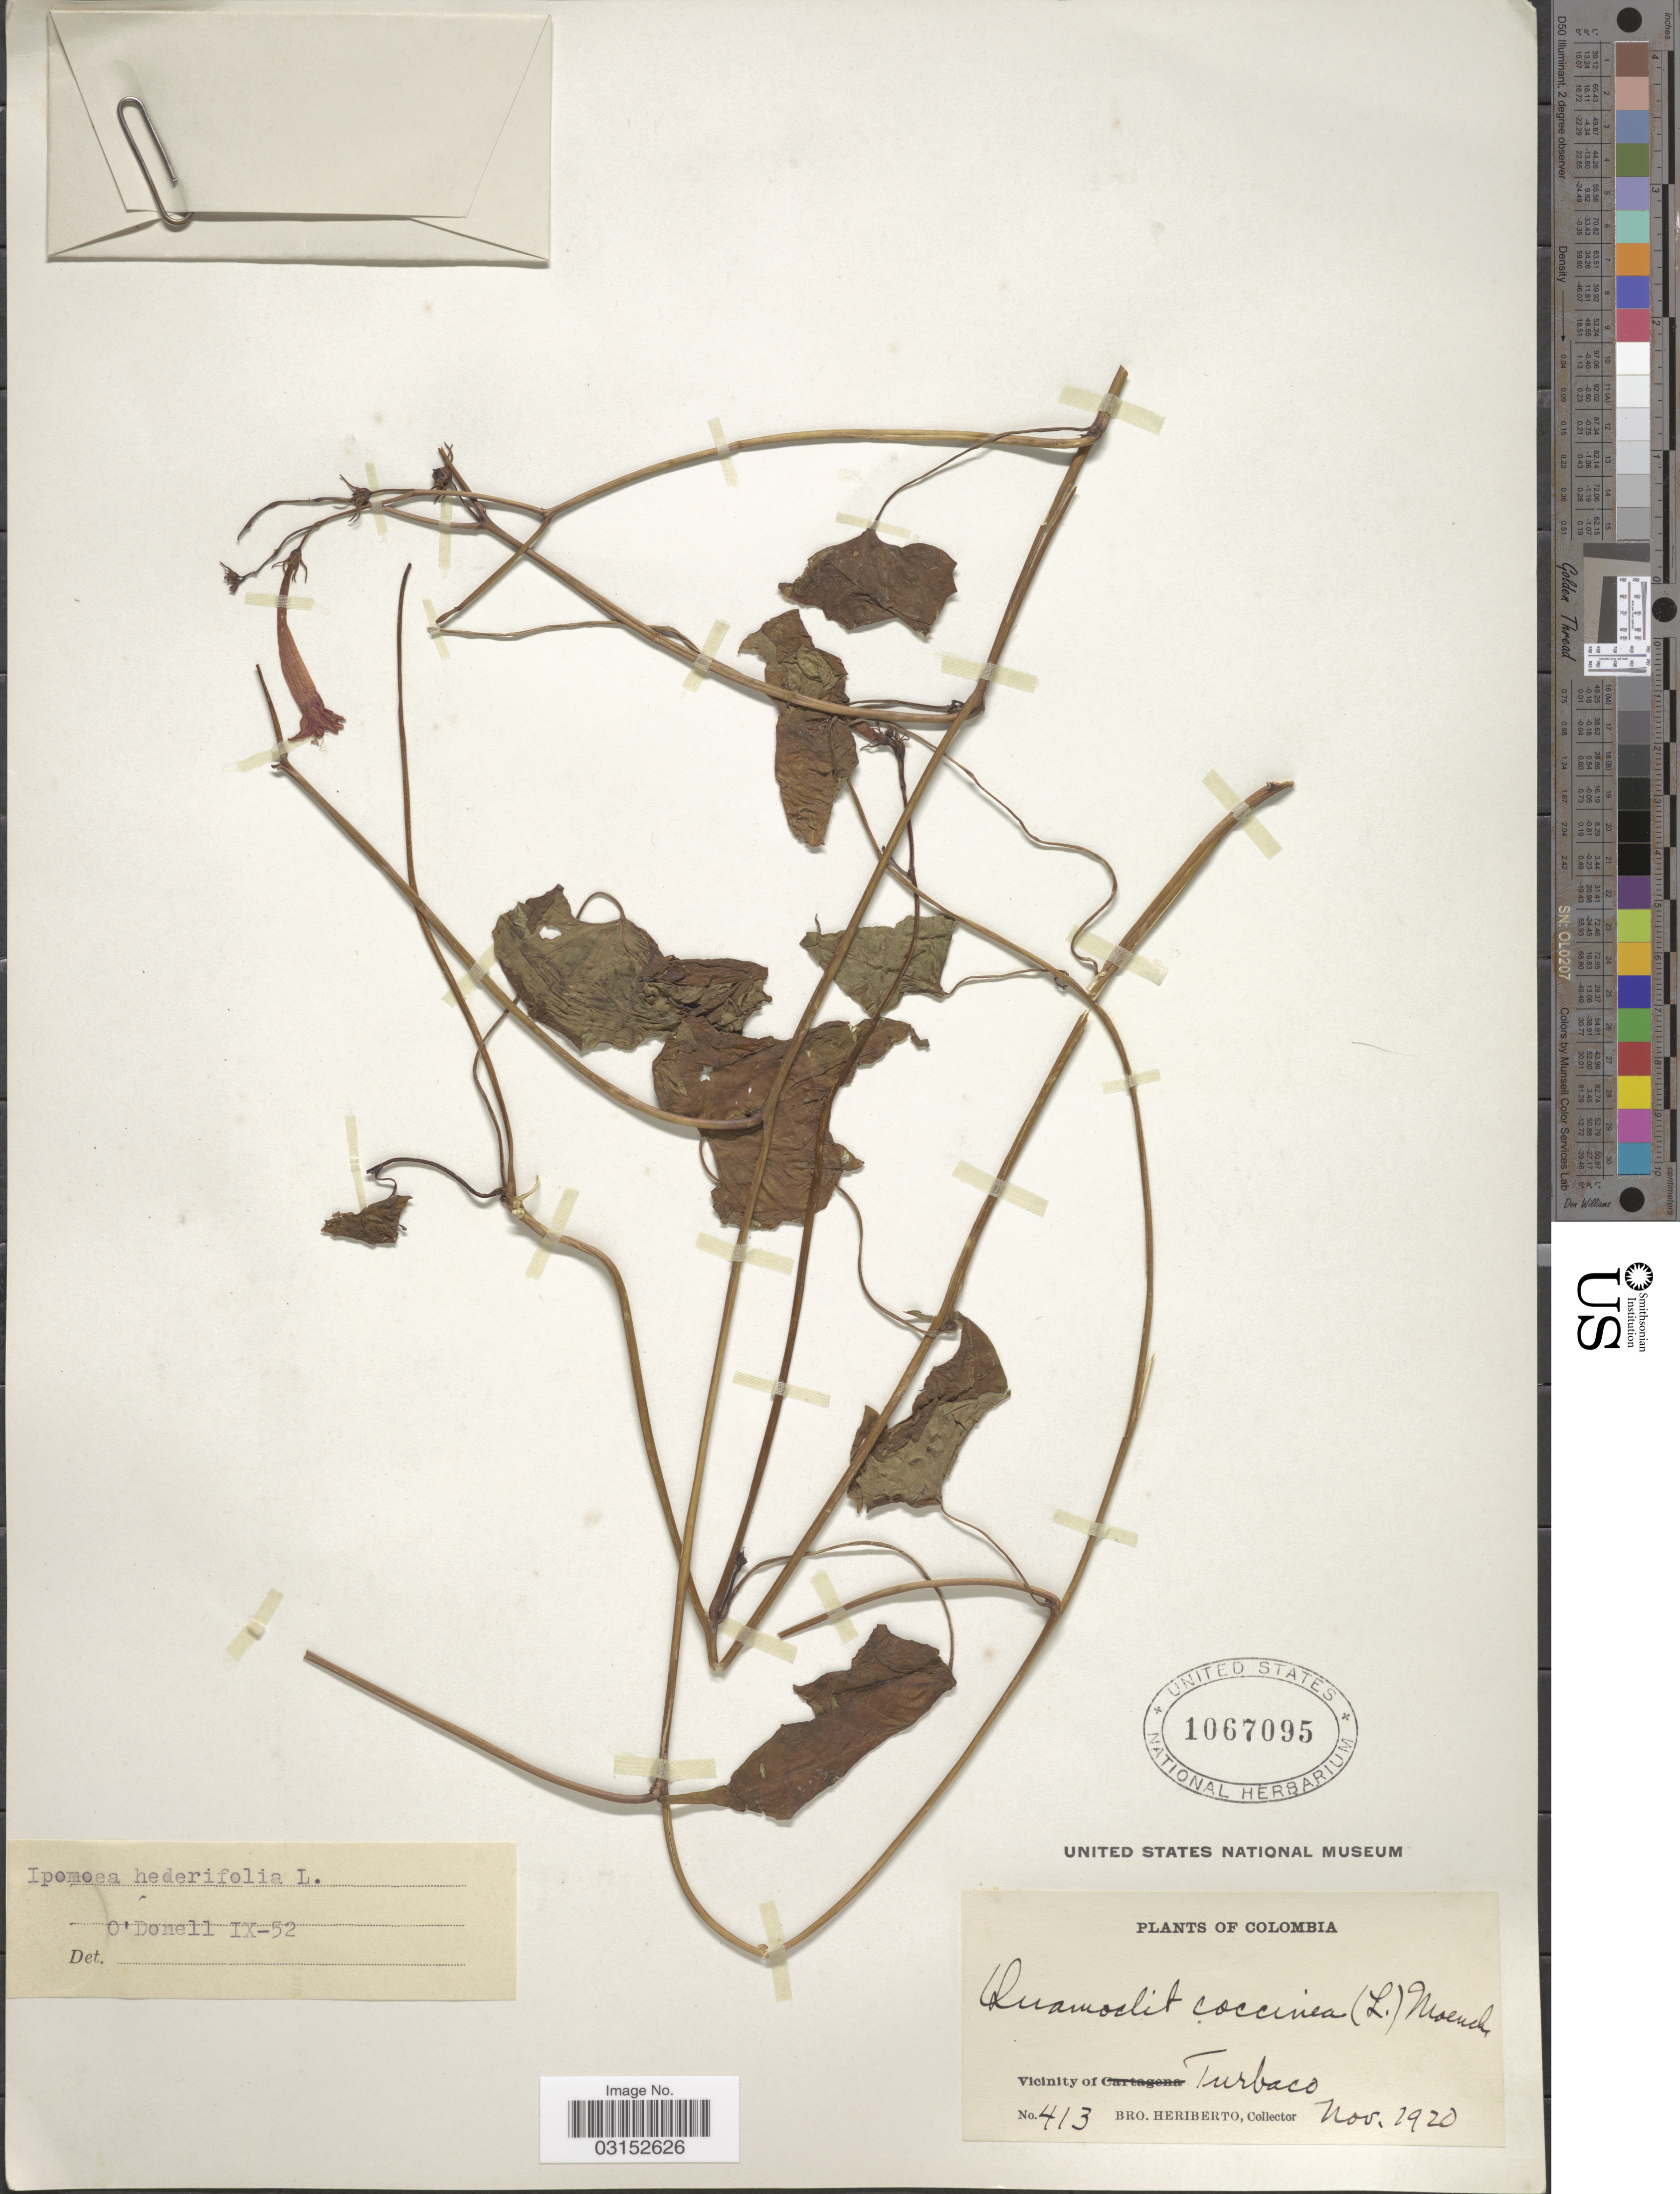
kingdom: Plantae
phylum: Tracheophyta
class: Magnoliopsida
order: Solanales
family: Convolvulaceae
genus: Ipomoea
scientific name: Ipomoea hederifolia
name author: L.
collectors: B. Heriberto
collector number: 413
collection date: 1920-11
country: Colombia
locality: Vicinity of Turbaco.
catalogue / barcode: US 1067095